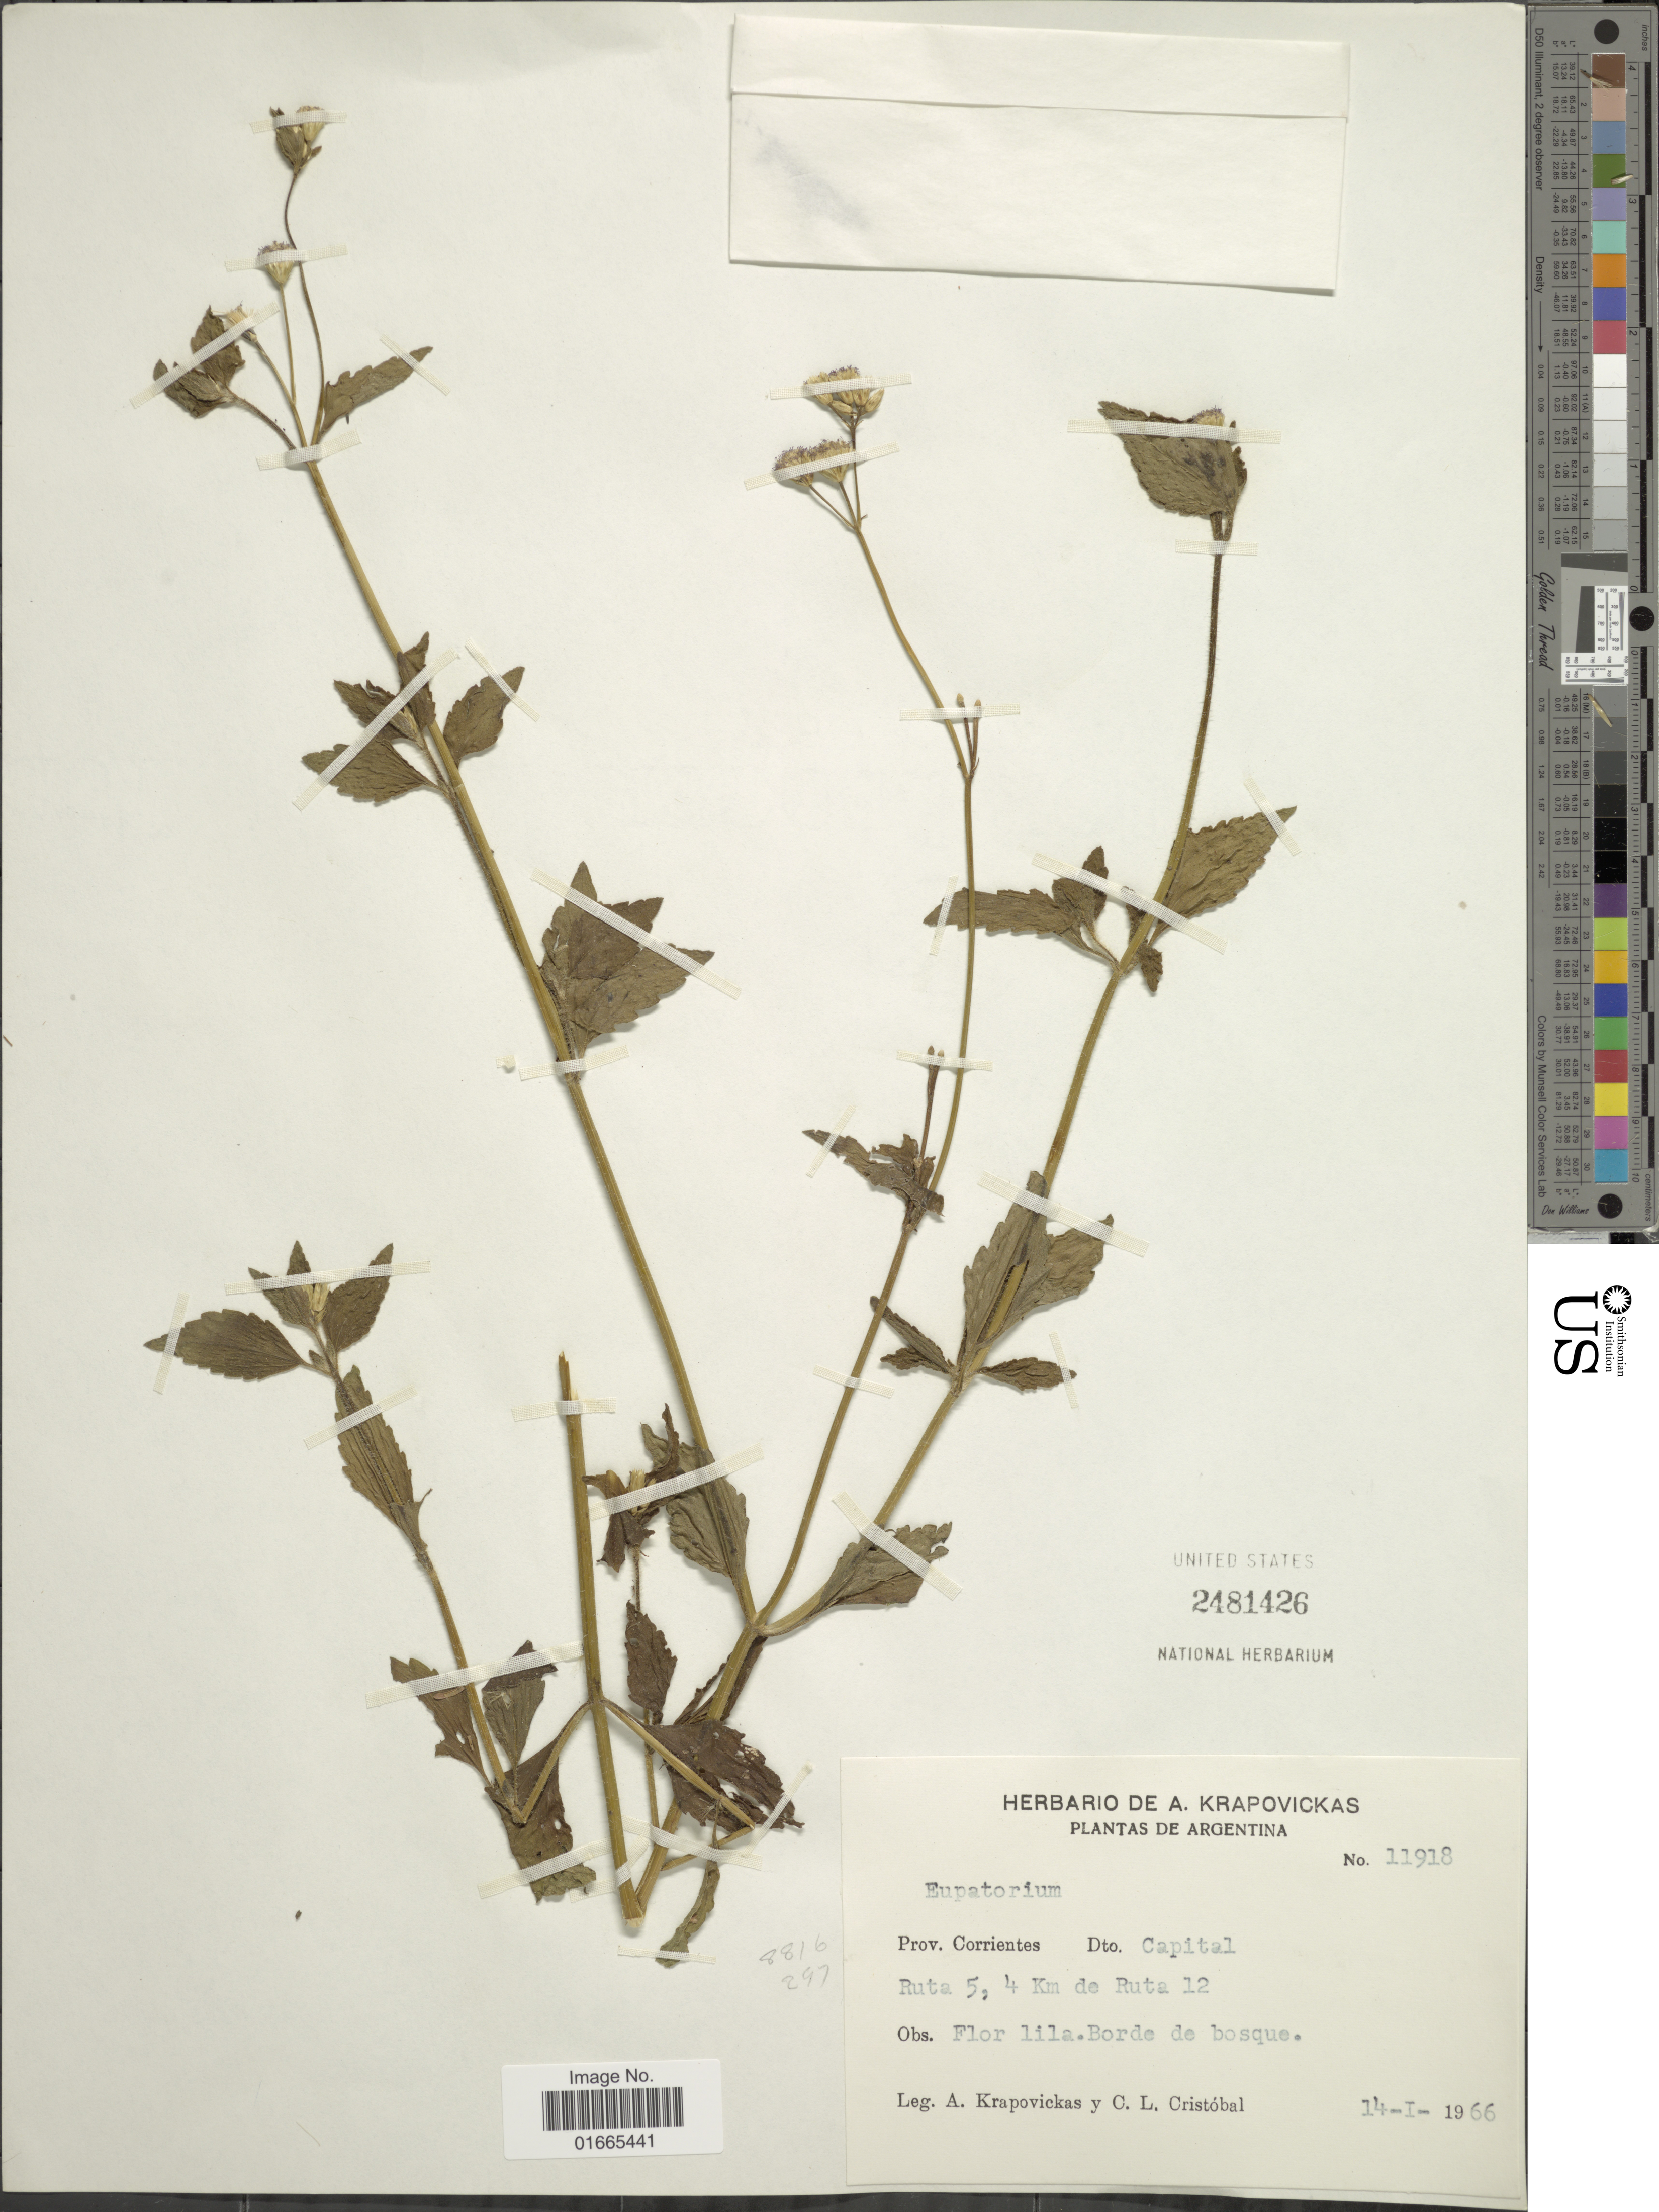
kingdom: Plantae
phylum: Tracheophyta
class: Magnoliopsida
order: Asterales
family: Asteraceae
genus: Praxelis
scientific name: Praxelis clematidea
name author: (Griseb.) R.M. King & H. Rob.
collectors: A. Krapovickas & C. L. Cristóbal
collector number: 11918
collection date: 1966-01-14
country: Argentina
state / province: Corrientes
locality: Dto. Capital, Ruta 5, 4 Km de Ruta 12.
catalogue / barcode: US 2481426